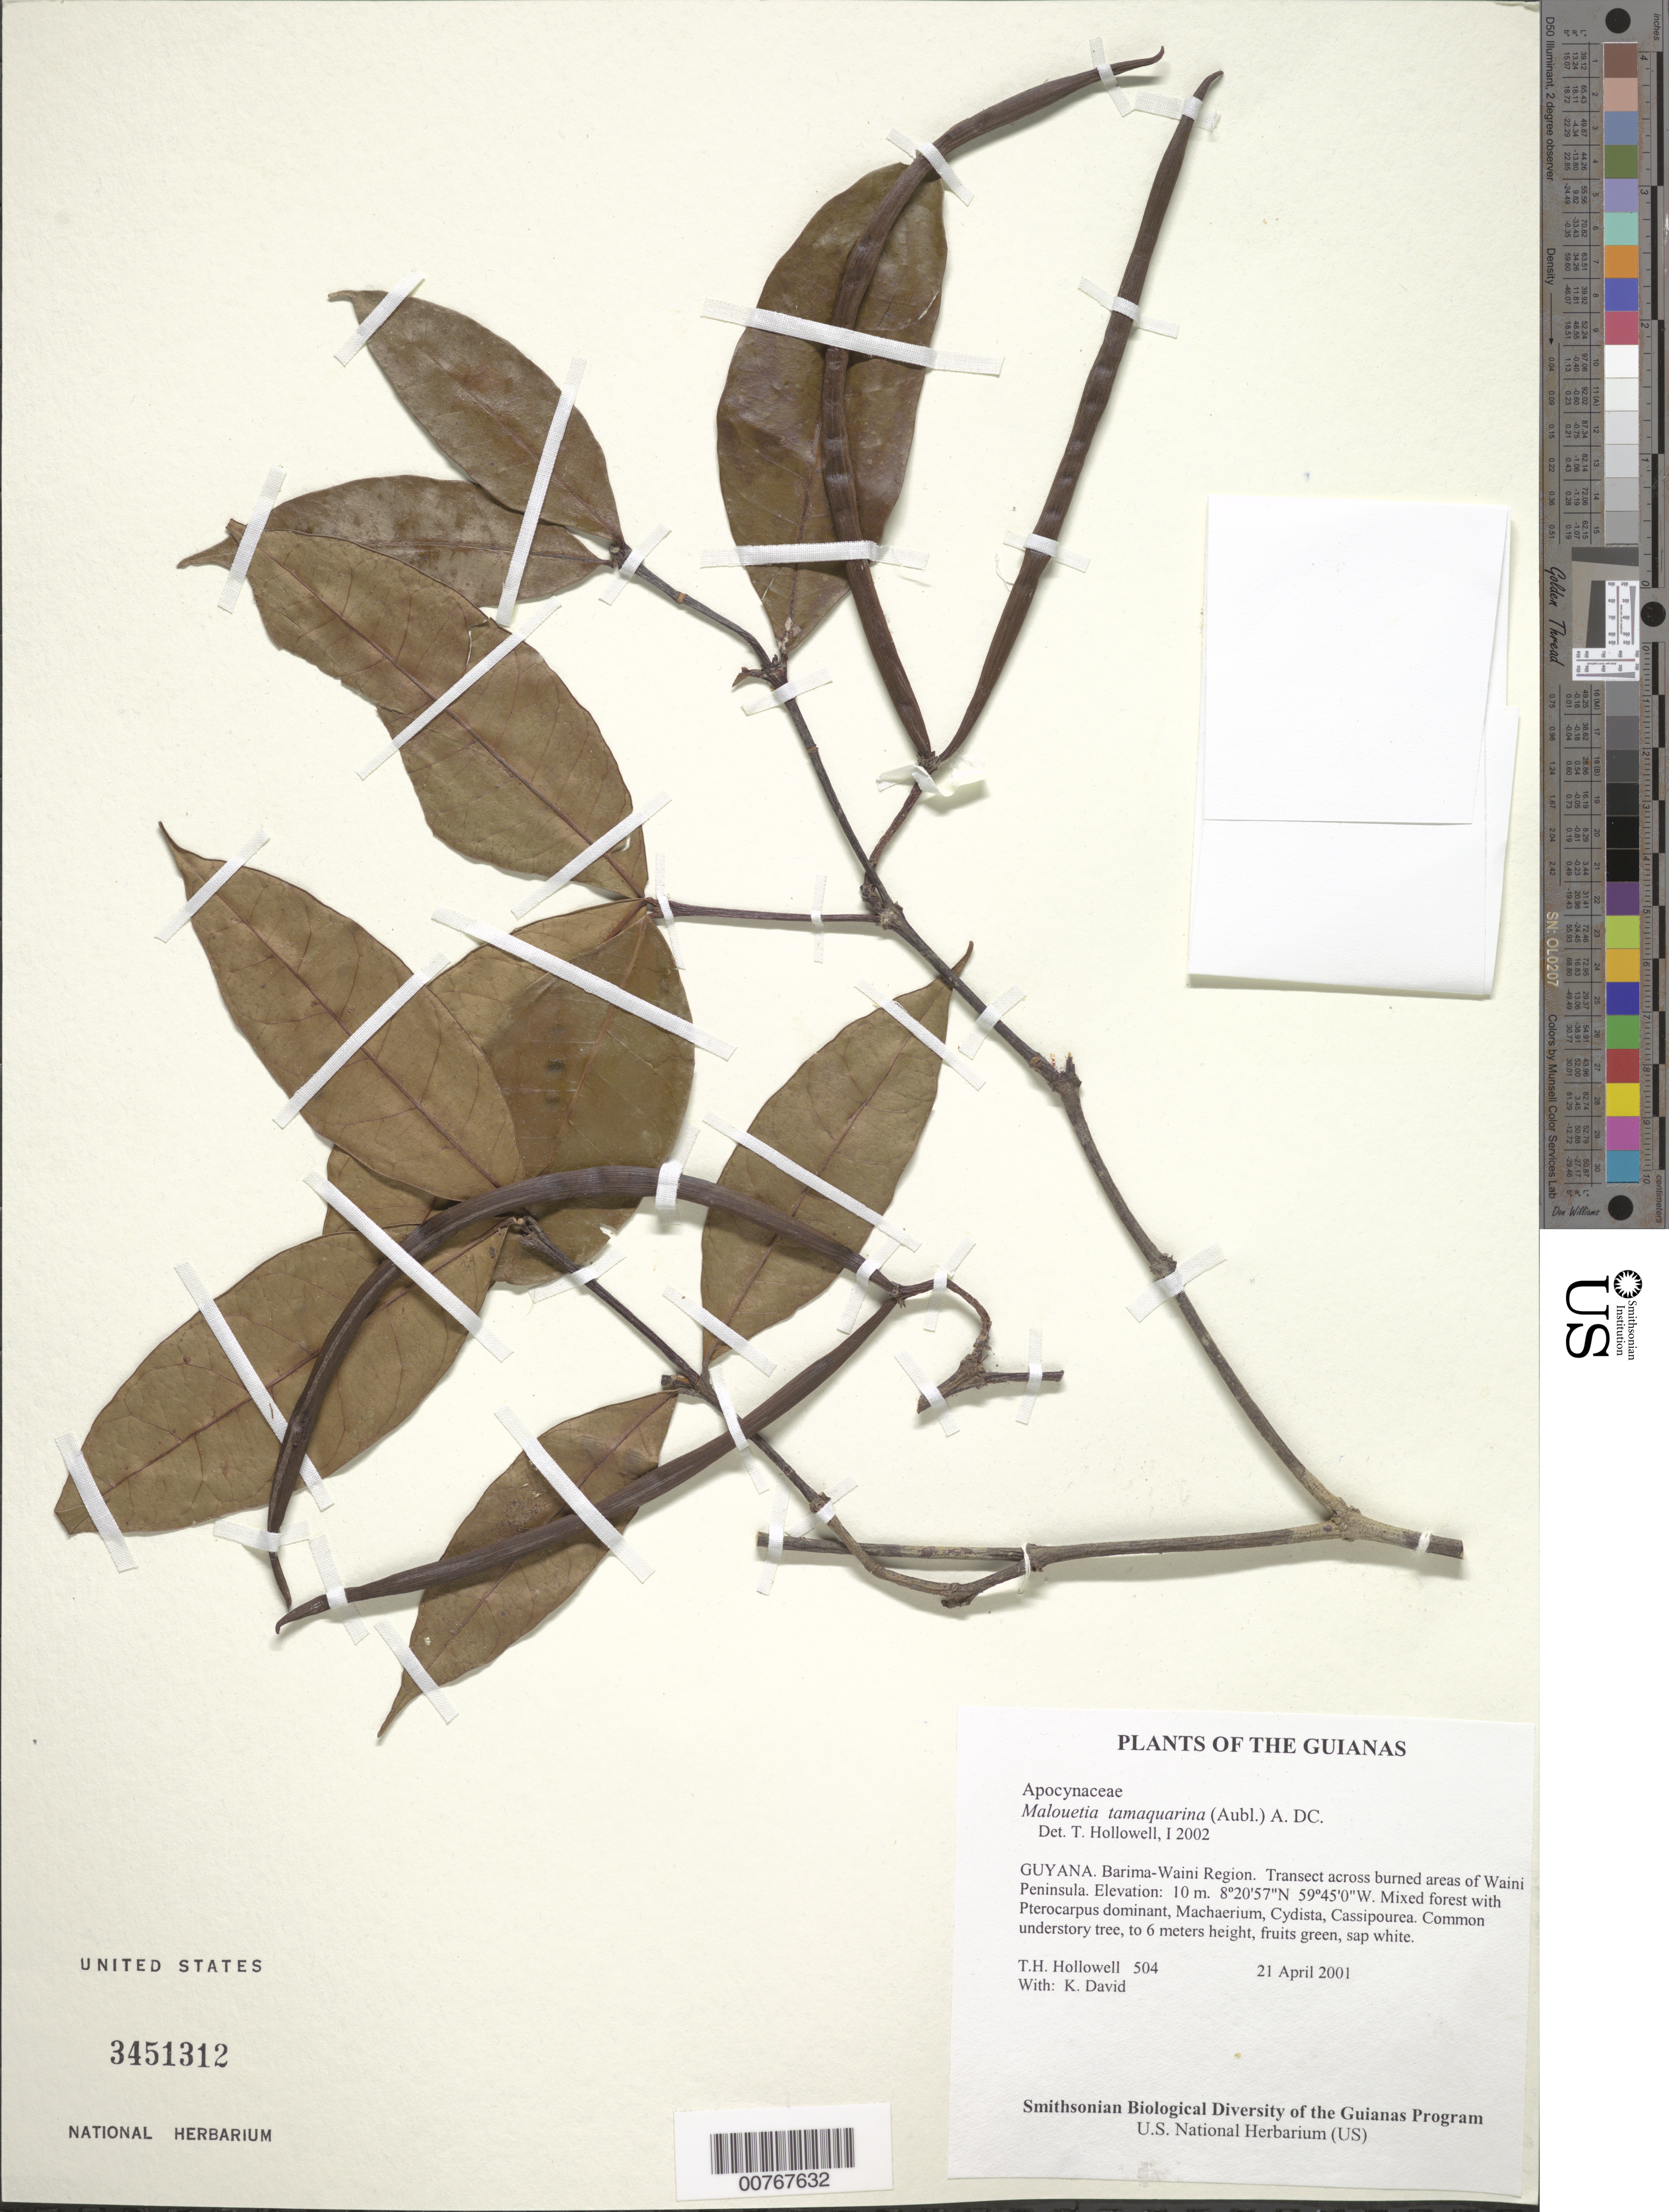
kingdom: Plantae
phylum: Tracheophyta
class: Magnoliopsida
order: Gentianales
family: Apocynaceae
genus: Malouetia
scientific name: Malouetia tamaquarina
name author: (Aubl.) A. DC.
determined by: Hollowell, T. H., (BOT), Smithsonian Institution - National Museum of Natural History (UNITED STATES)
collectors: T. Hollowell & K. David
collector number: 504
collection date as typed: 21 April 2001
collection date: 2001-04-21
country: Guyana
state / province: Barima-Waini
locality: Transect across burned areas of Waini Peninsula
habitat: Mixed forest with Pterocarpus dominant, Machaerium, Cydista, Cassipourea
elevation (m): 10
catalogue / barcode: US 3451312